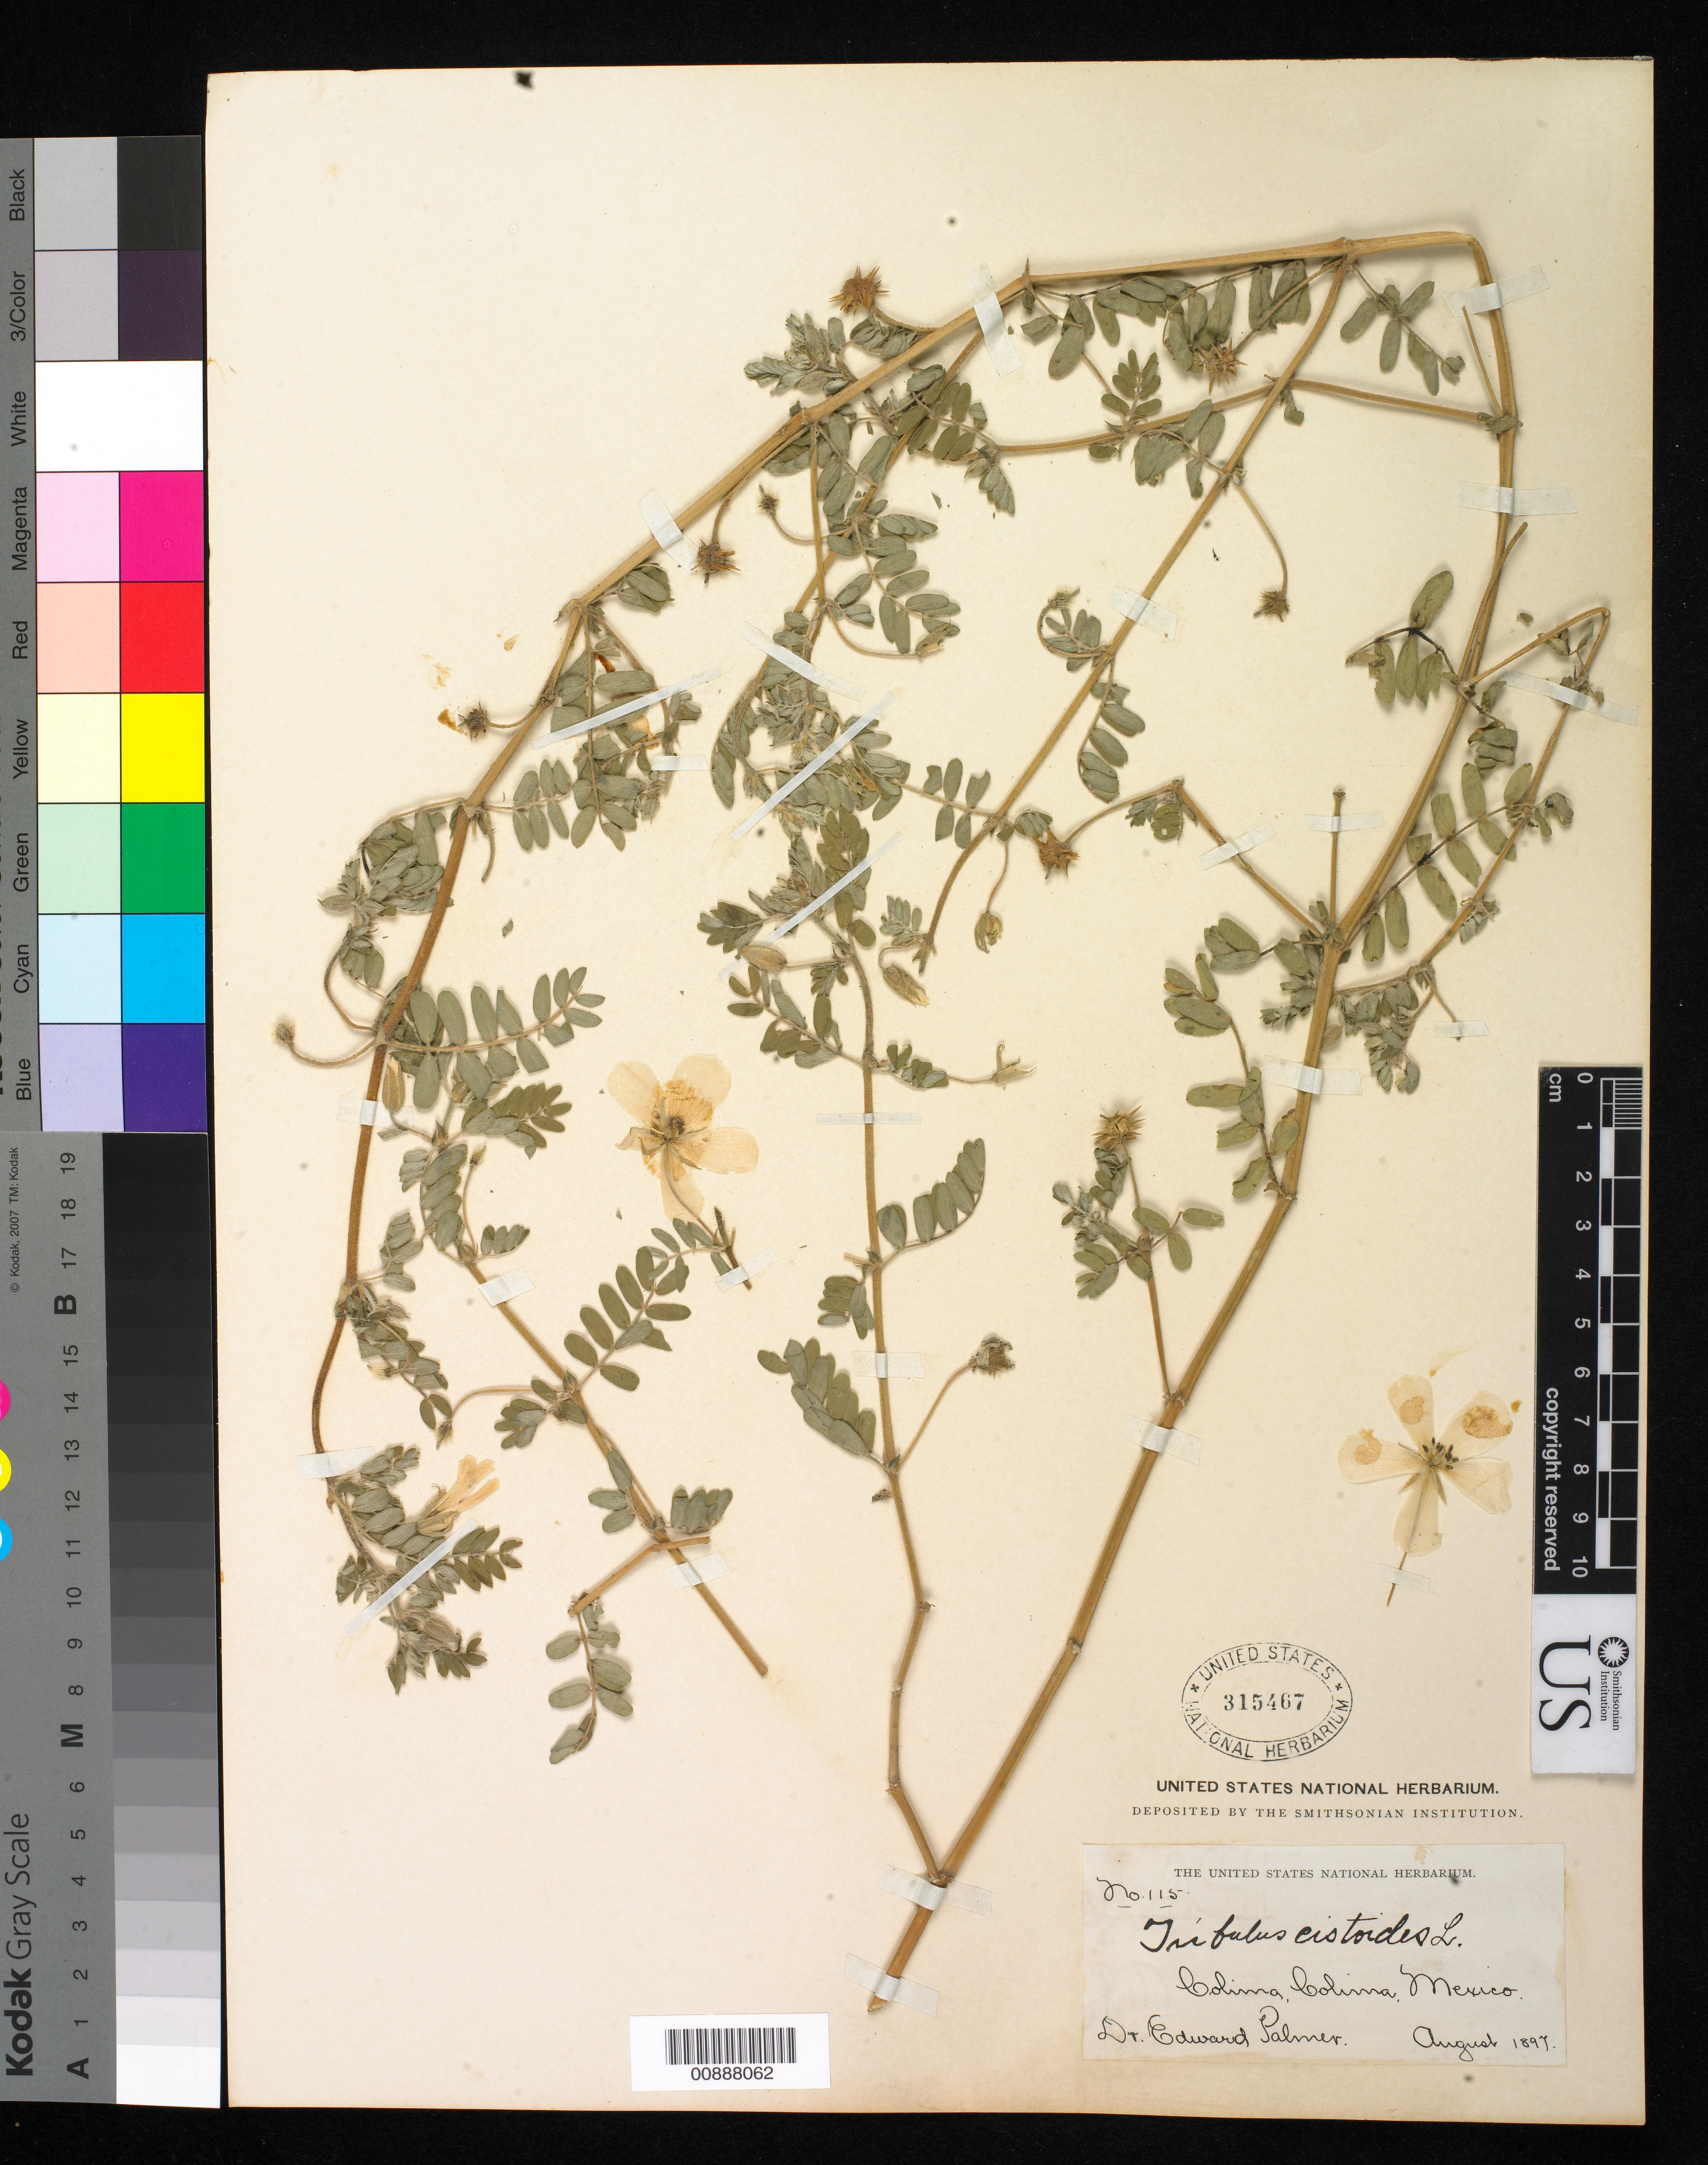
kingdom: Plantae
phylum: Tracheophyta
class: Magnoliopsida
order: Zygophyllales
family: Zygophyllaceae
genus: Tribulus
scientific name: Tribulus cistoides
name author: L.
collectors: E. Palmer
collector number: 115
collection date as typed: Aug 1897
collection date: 1897-08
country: Mexico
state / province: Colima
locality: Coima, Colima.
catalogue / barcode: US 315467